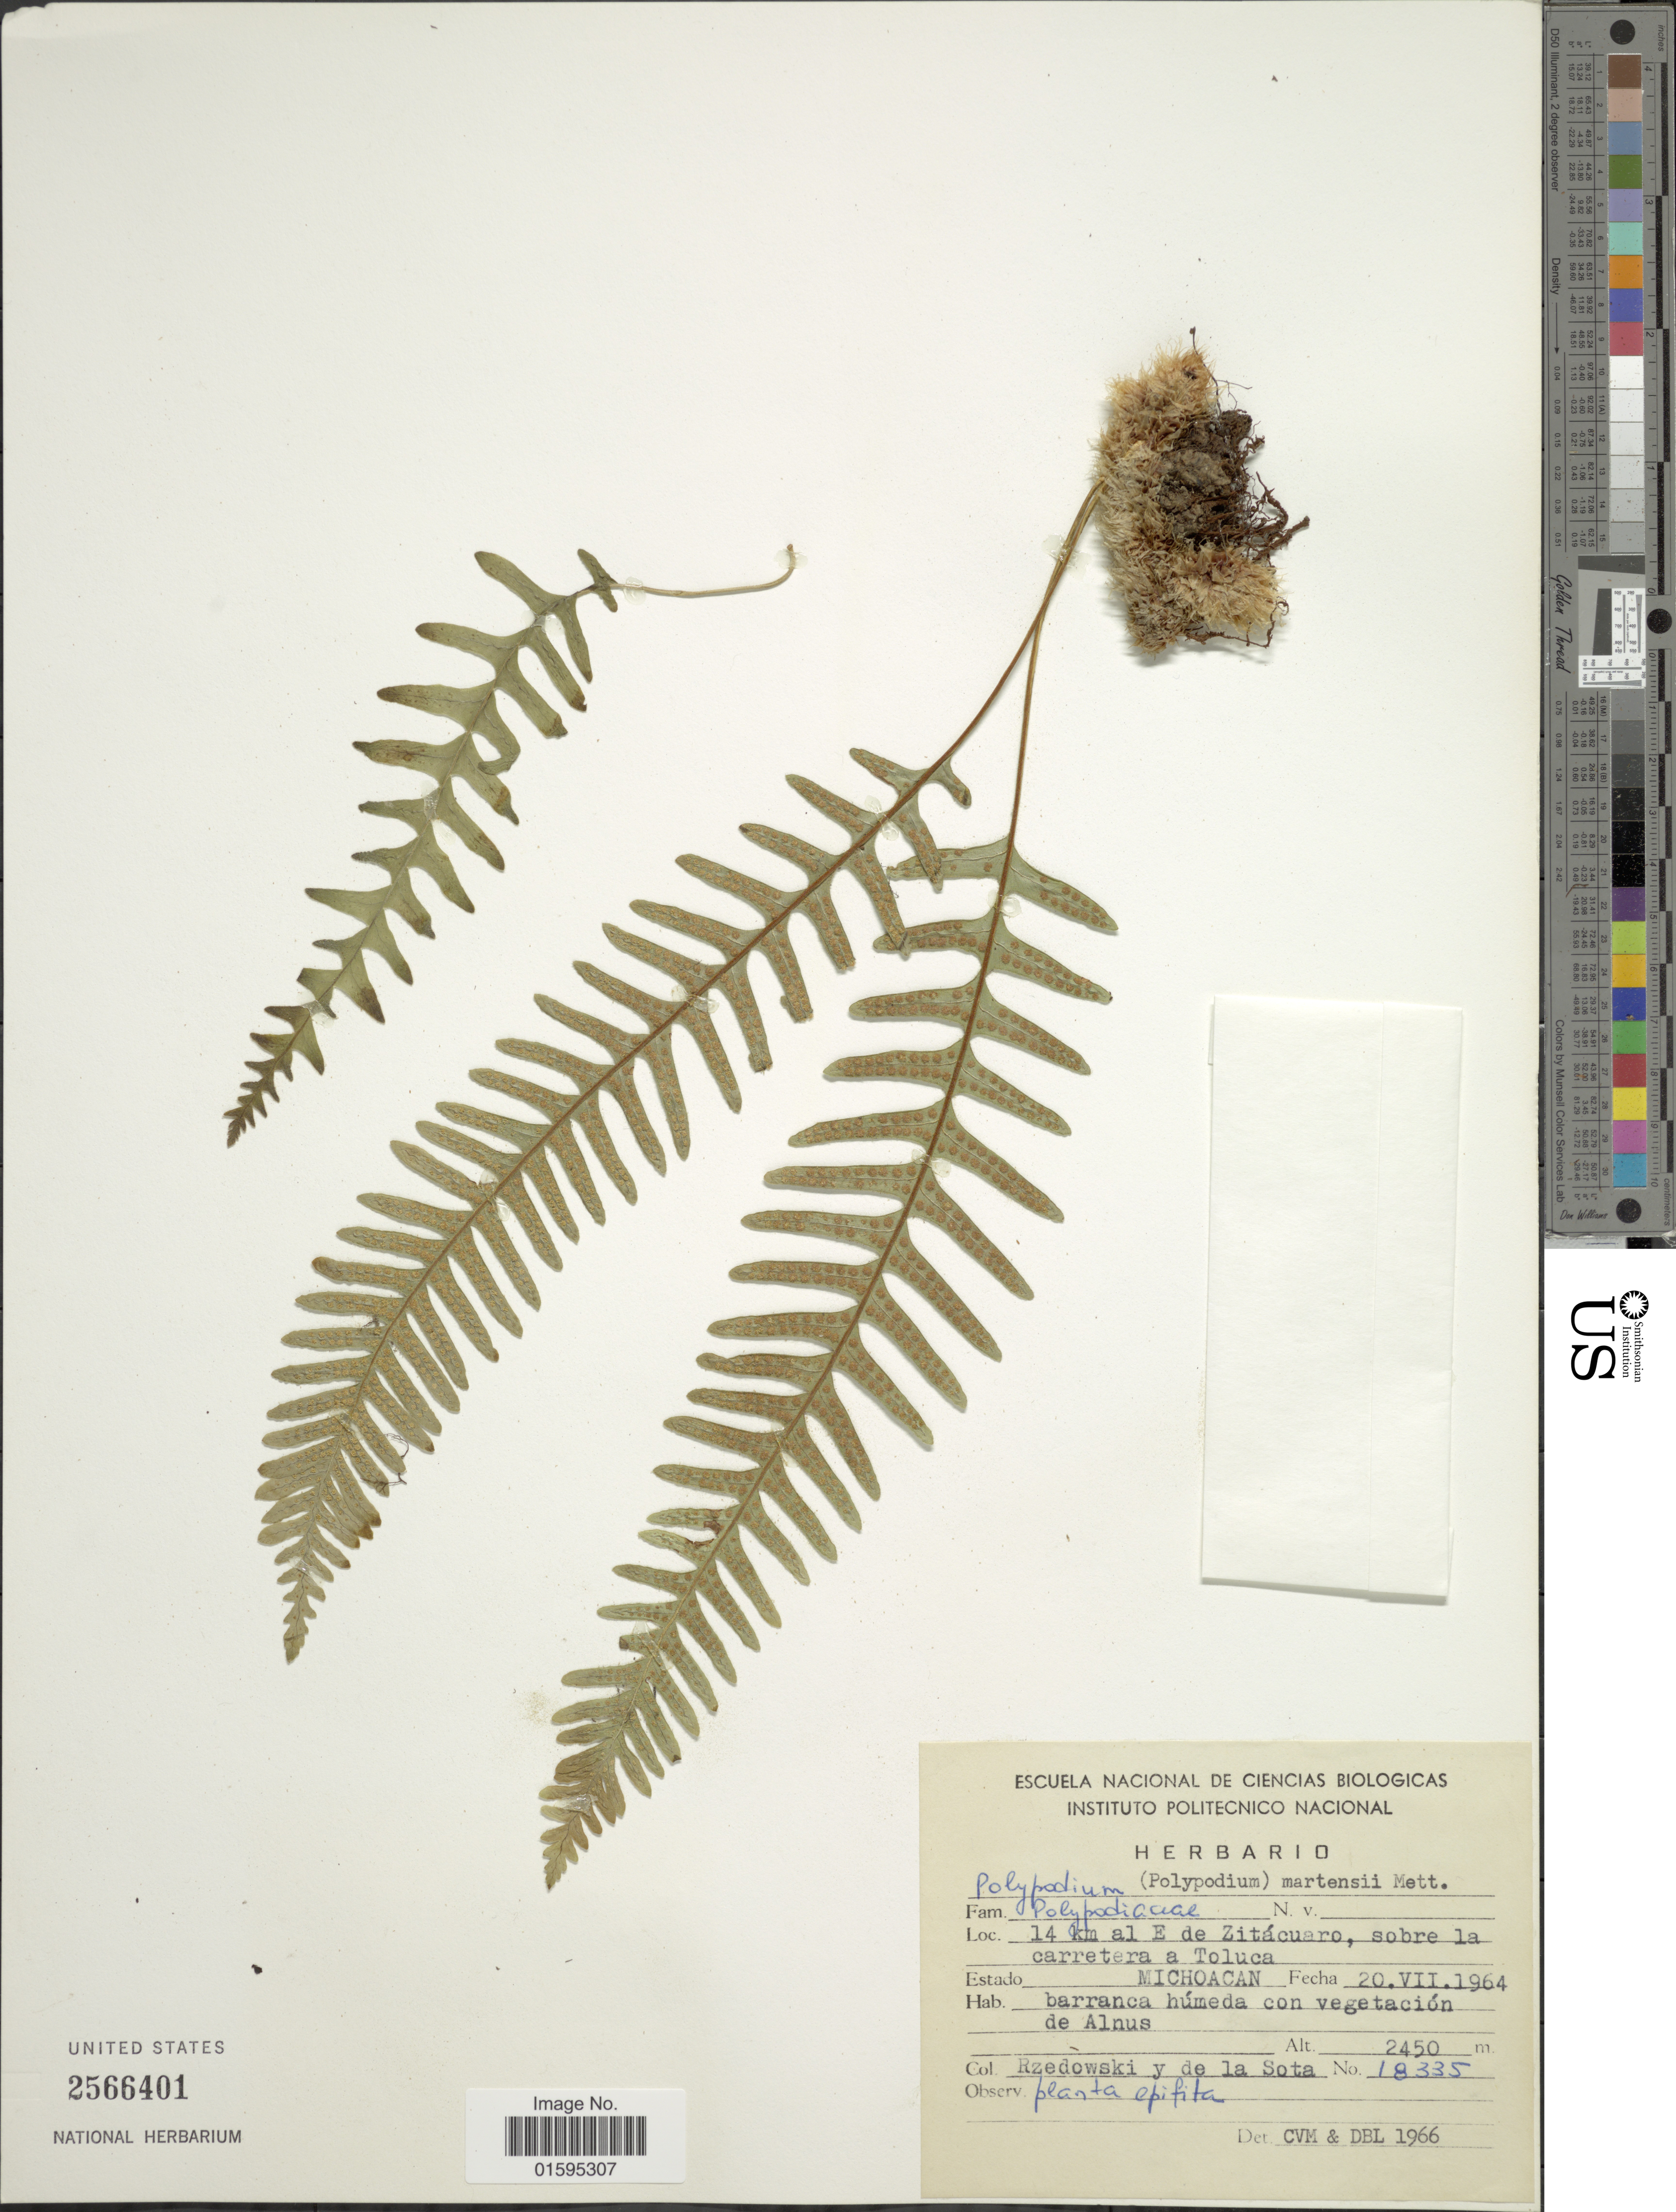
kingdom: Plantae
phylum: Tracheophyta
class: Polypodiopsida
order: Polypodiales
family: Polypodiaceae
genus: Polypodium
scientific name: Polypodium martensii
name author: Mett.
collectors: Rzedowski, -- & de la Sota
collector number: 18335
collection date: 1964-07-20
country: Mexico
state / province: Michoacán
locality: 14 km al E de Zitácuaro, sobre la carretera a Toluca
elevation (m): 2450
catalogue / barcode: US 2566401